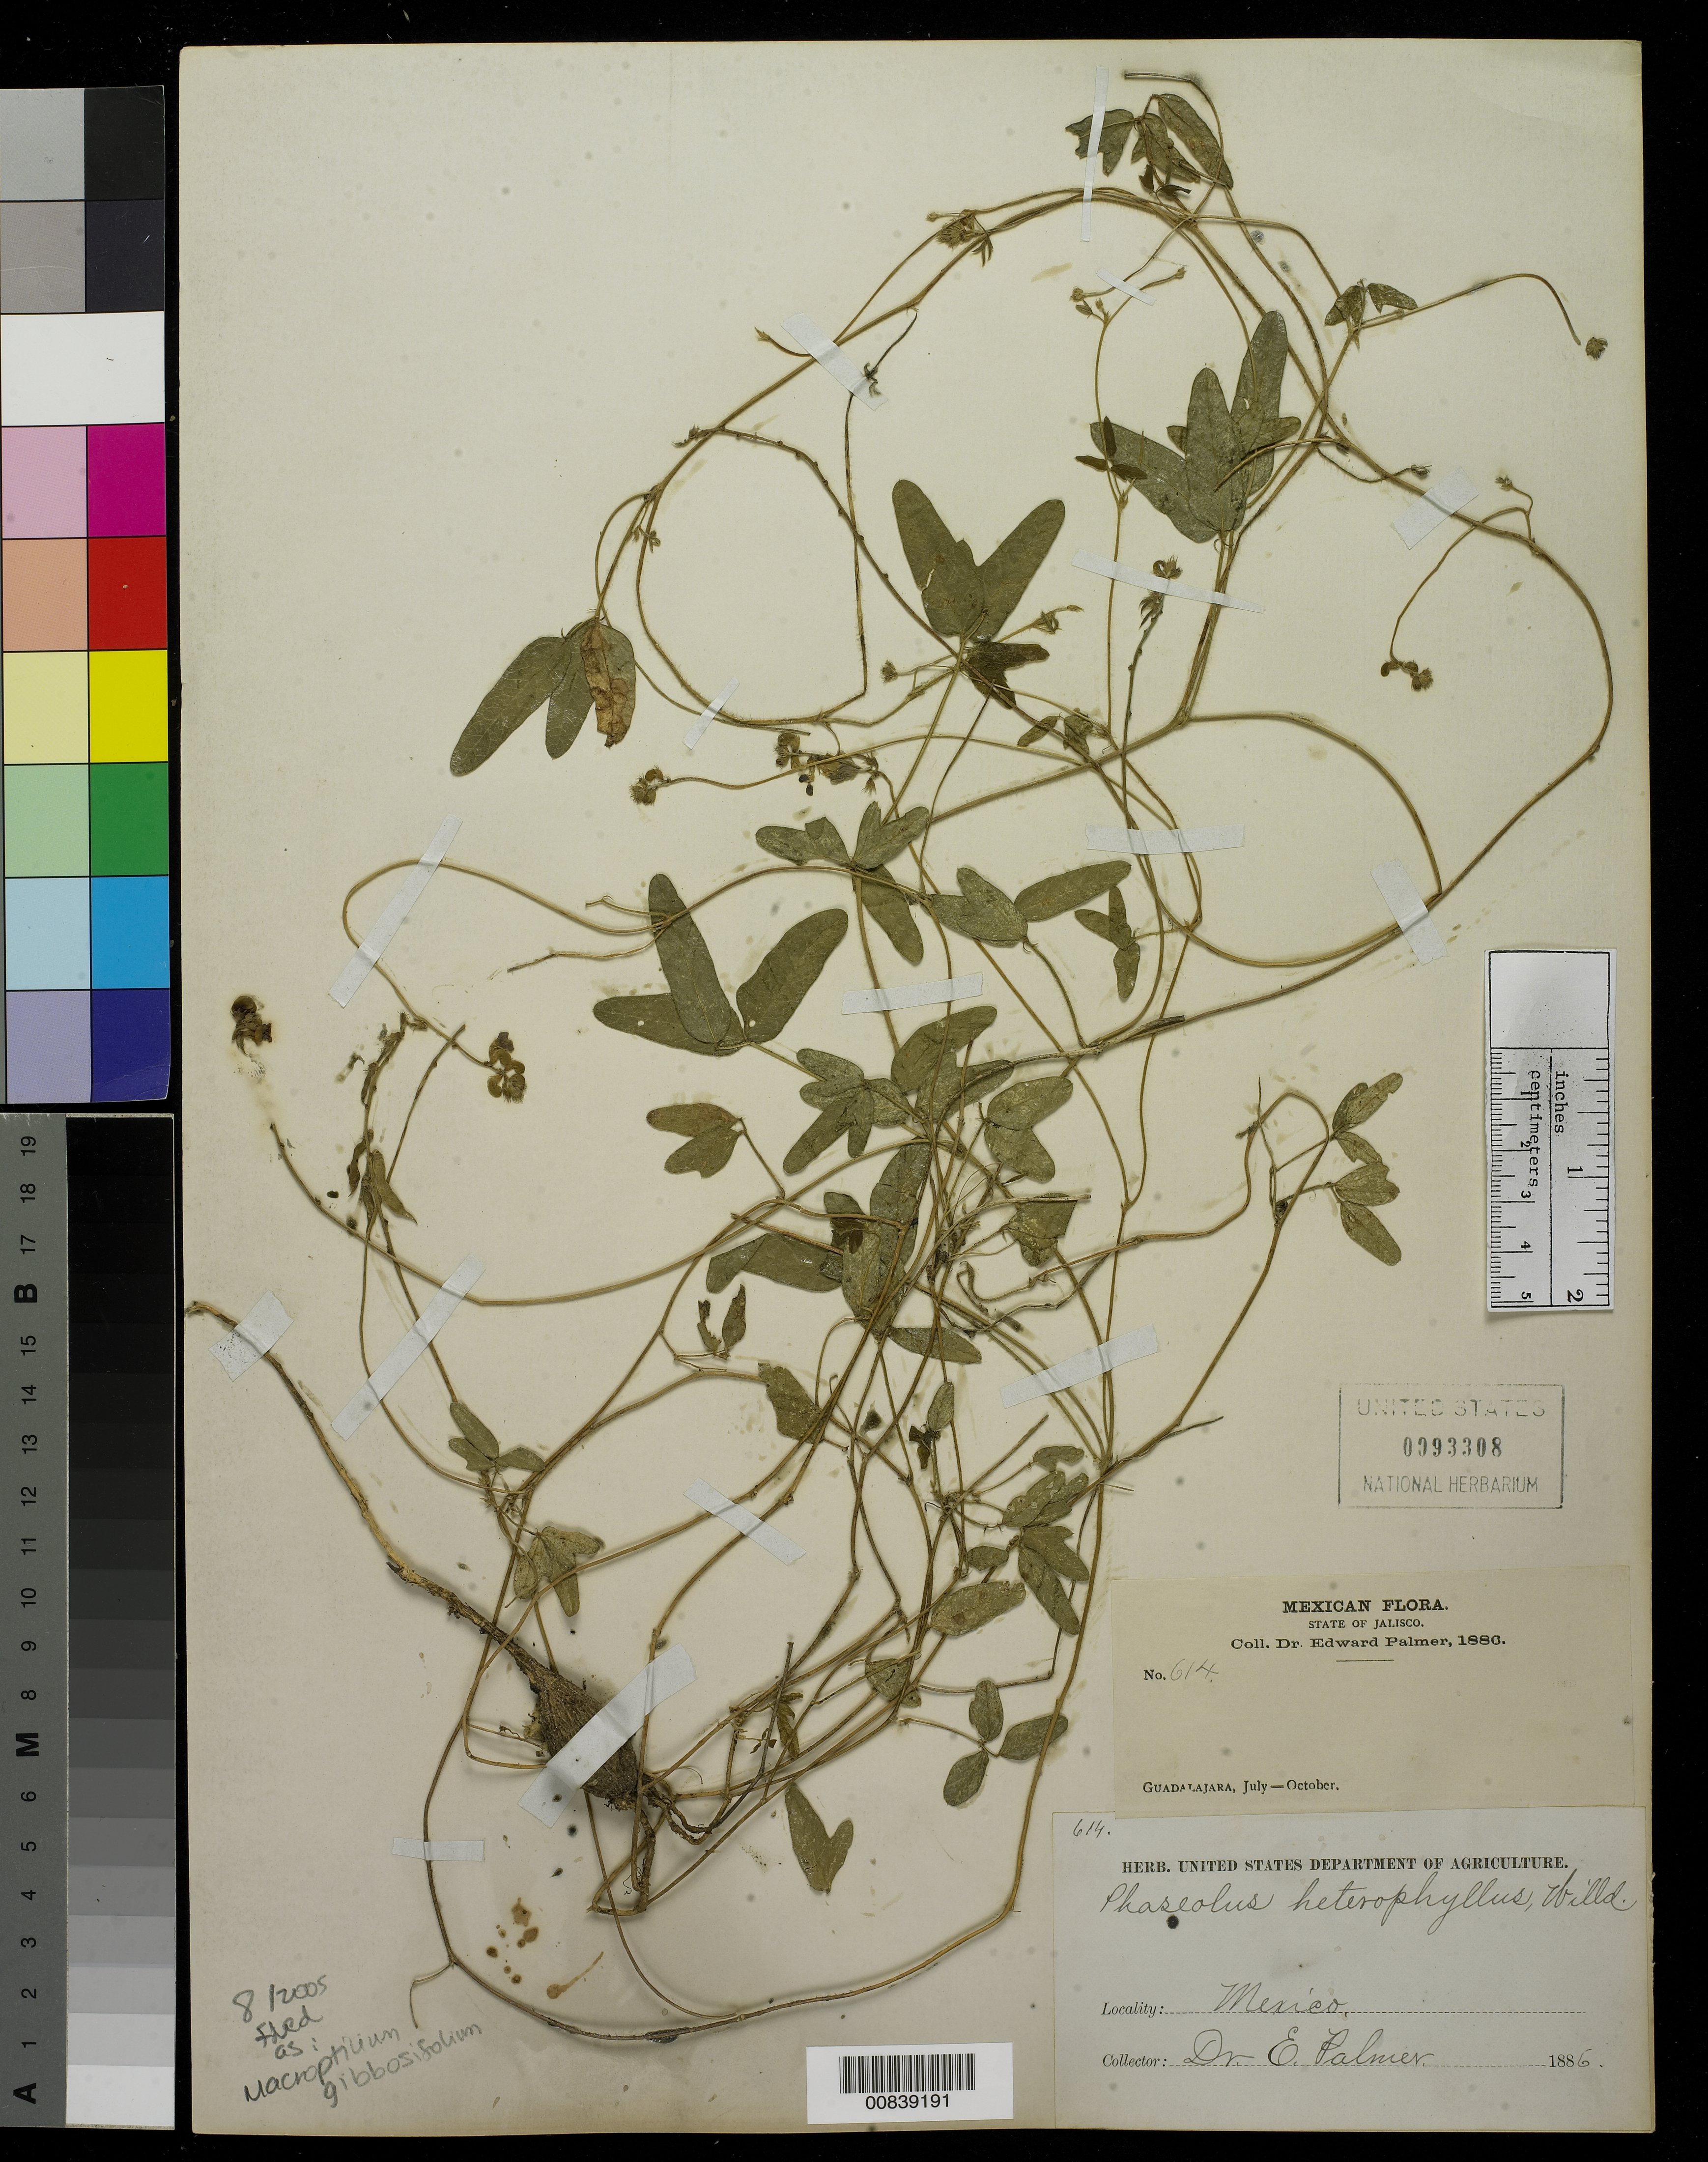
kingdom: Plantae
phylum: Tracheophyta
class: Magnoliopsida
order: Fabales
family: Fabaceae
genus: Macroptilium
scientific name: Macroptilium gibbosifolium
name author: (Ortega) A. Delgado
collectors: E. Palmer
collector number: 614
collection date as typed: Jul 1886 to -- Oct 1886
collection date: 1886-07/1886-10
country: Mexico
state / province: Jalisco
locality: Guadalajara, Jalisco.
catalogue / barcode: US 93308